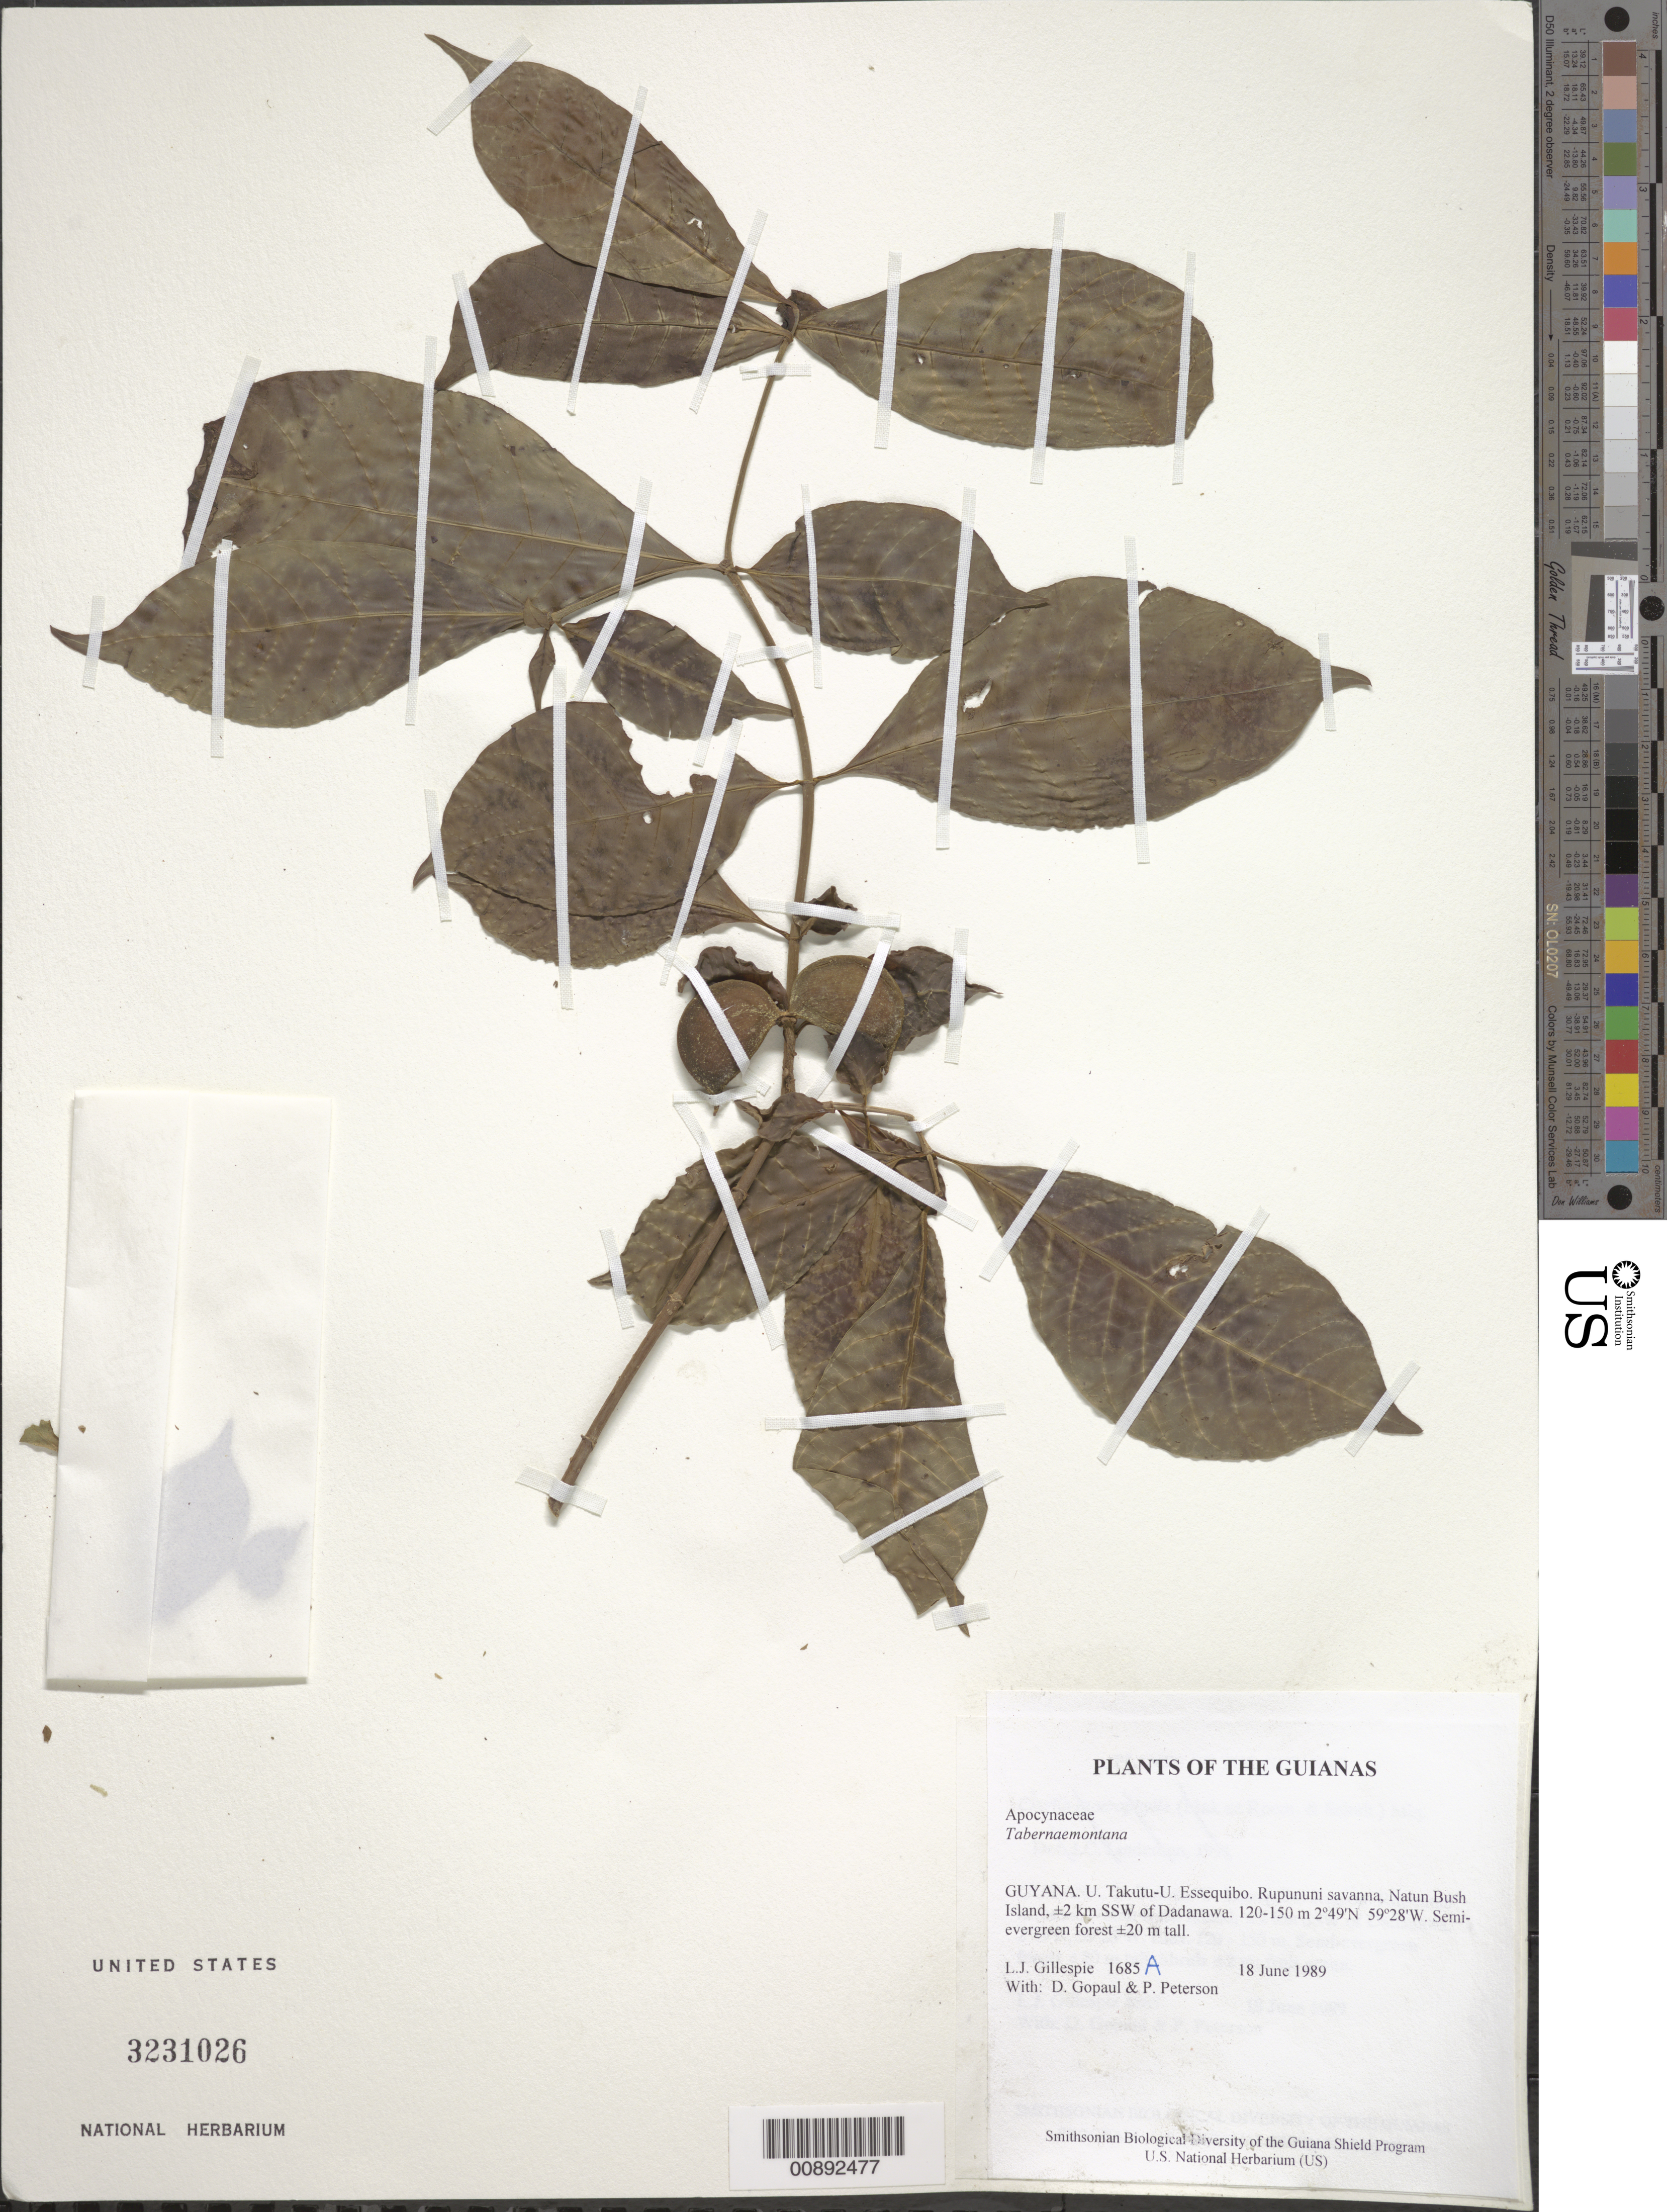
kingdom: Plantae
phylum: Tracheophyta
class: Magnoliopsida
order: Gentianales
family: Apocynaceae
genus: Tabernaemontana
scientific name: Tabernaemontana sp.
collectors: L. J. Gillespie, D. Gopaul & P. M. Peterson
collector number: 1685 A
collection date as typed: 18 June 1989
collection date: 1989-06-18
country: Guyana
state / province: U. Takutu-U. Essequibo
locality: Rupununi savanna, Natun Bush Island, ±2 km SSW of Dadanawa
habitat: Semi-evergreen forest ±20 m tall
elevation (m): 120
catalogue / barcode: US 3231026